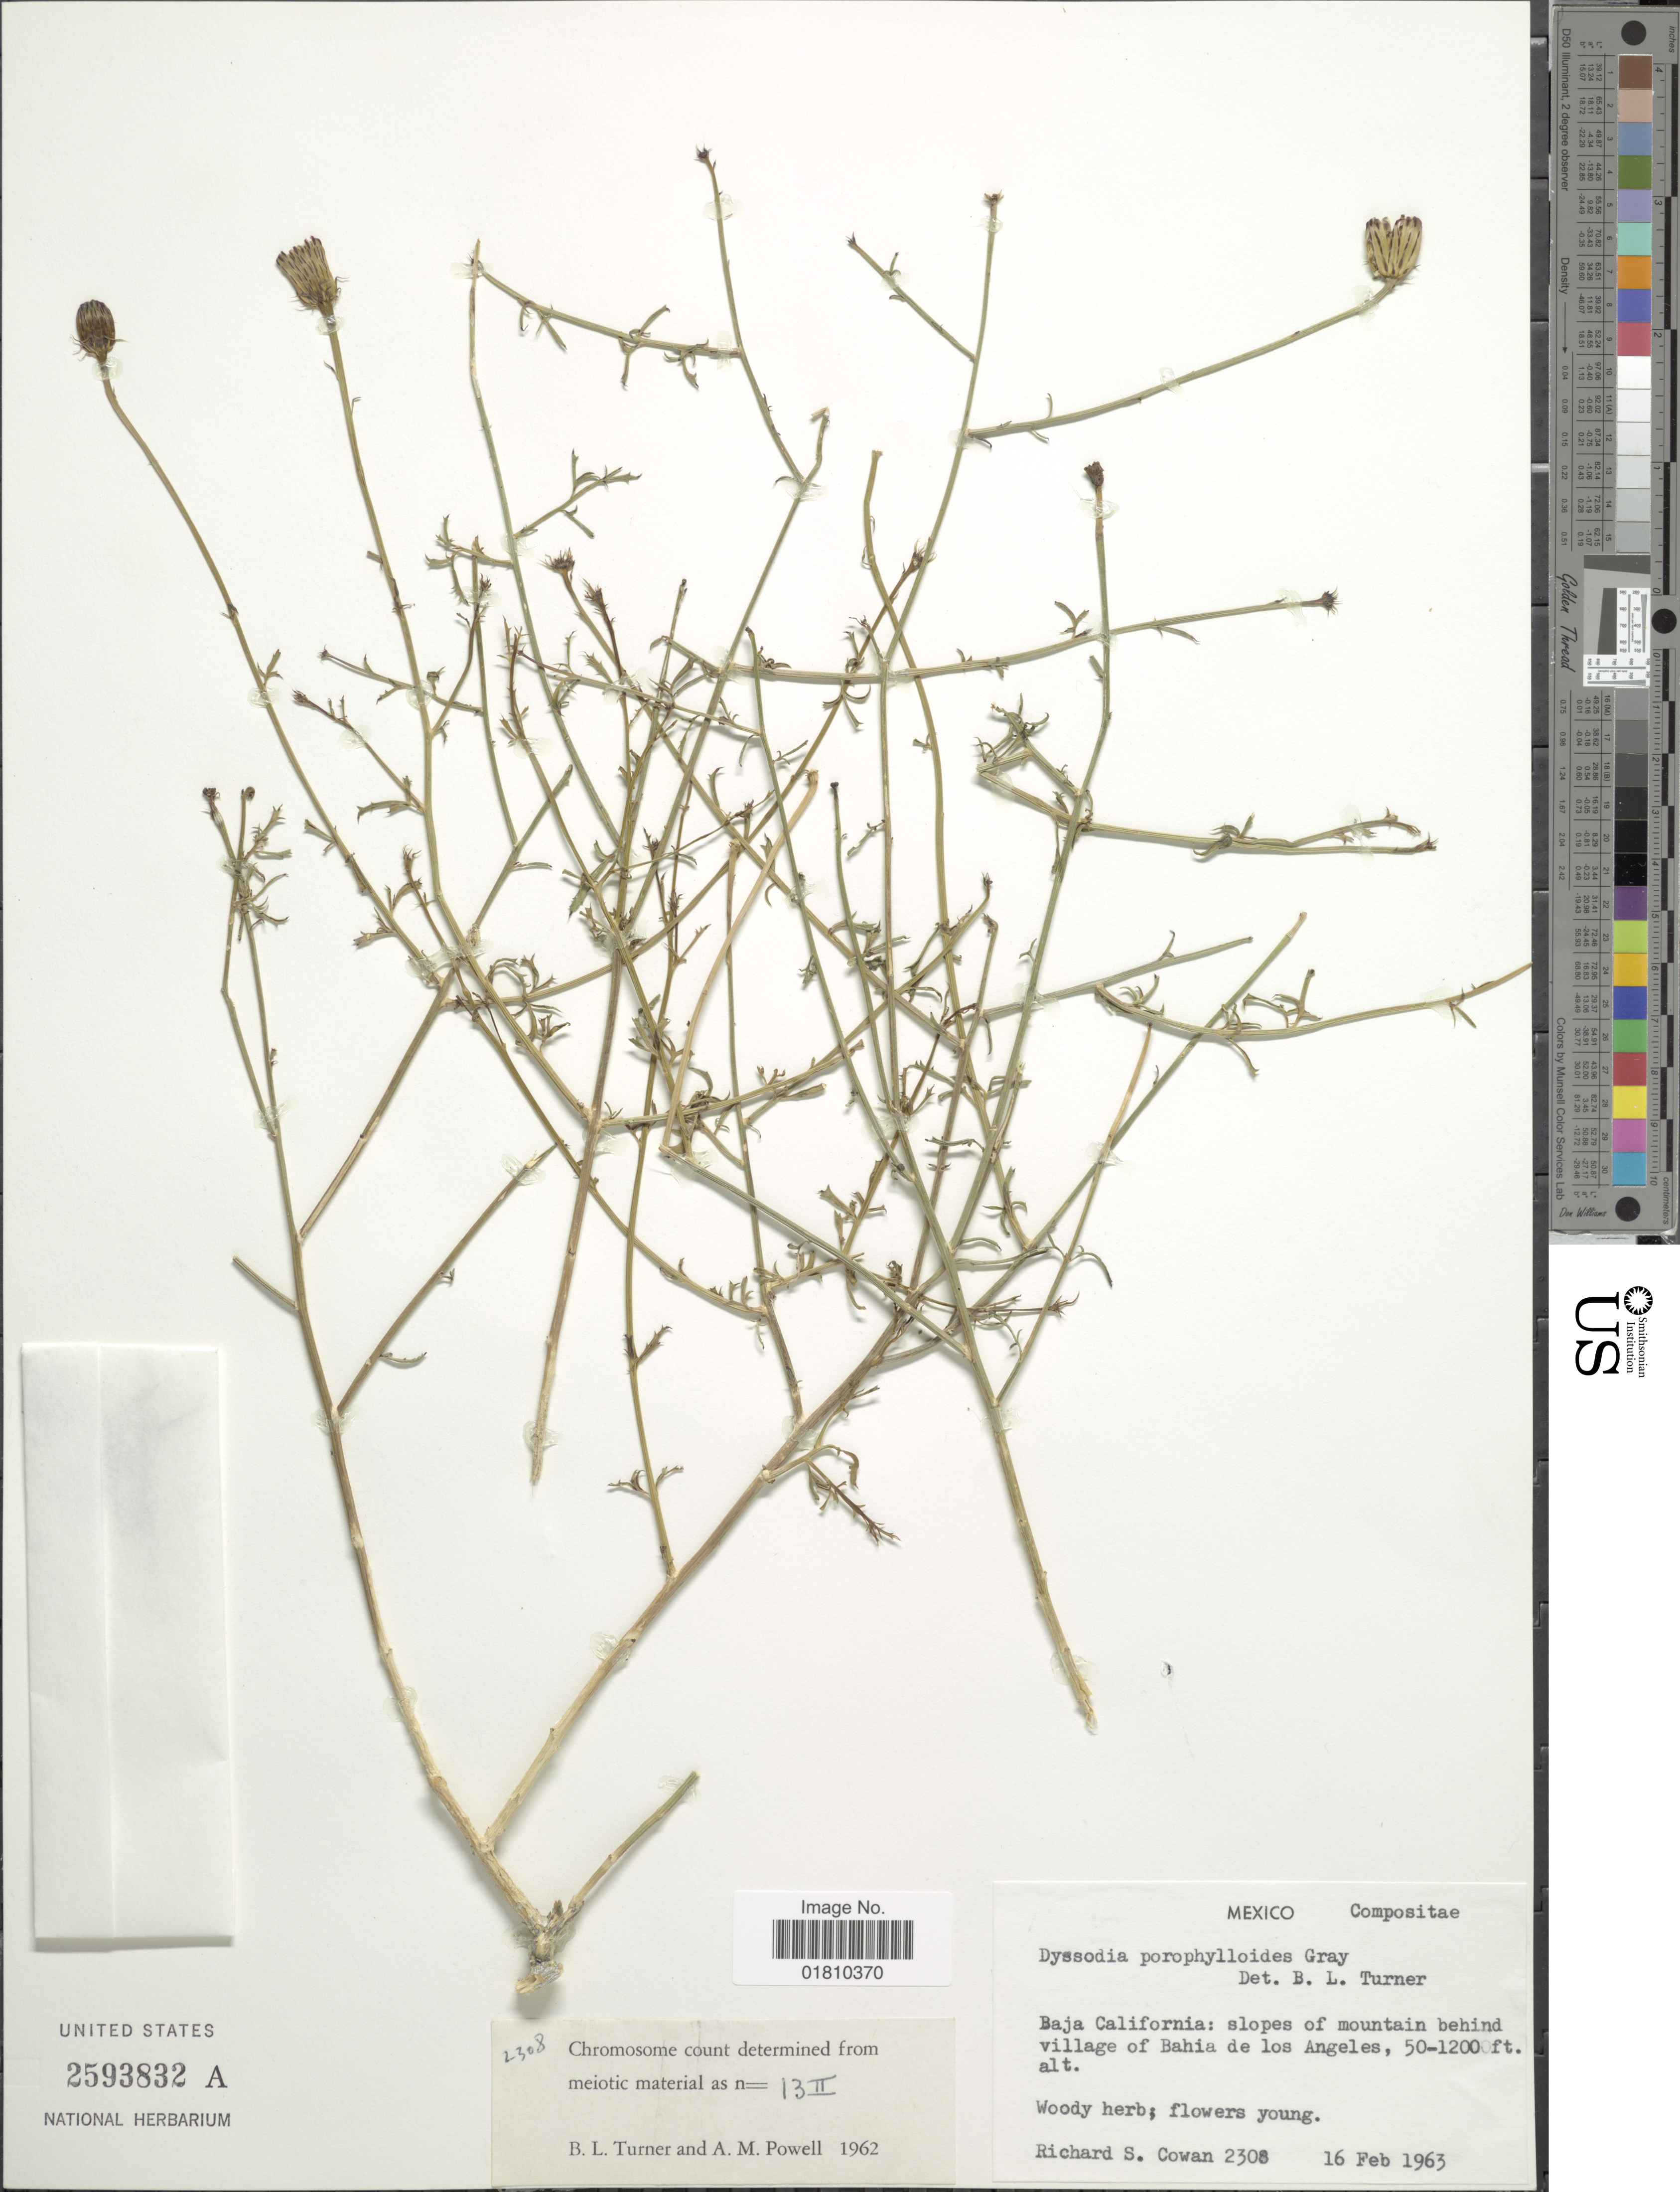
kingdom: Plantae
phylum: Tracheophyta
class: Magnoliopsida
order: Asterales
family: Asteraceae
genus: Adenophyllum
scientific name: Adenophyllum porophylloides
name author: (A. Gray) Strother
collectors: R. S. Cowan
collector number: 2308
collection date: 1963-02-16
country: Mexico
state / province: Baja California Sur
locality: Slopes of mountain behind village of Bahia de Los Angeles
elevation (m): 15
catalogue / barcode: US 2593832A